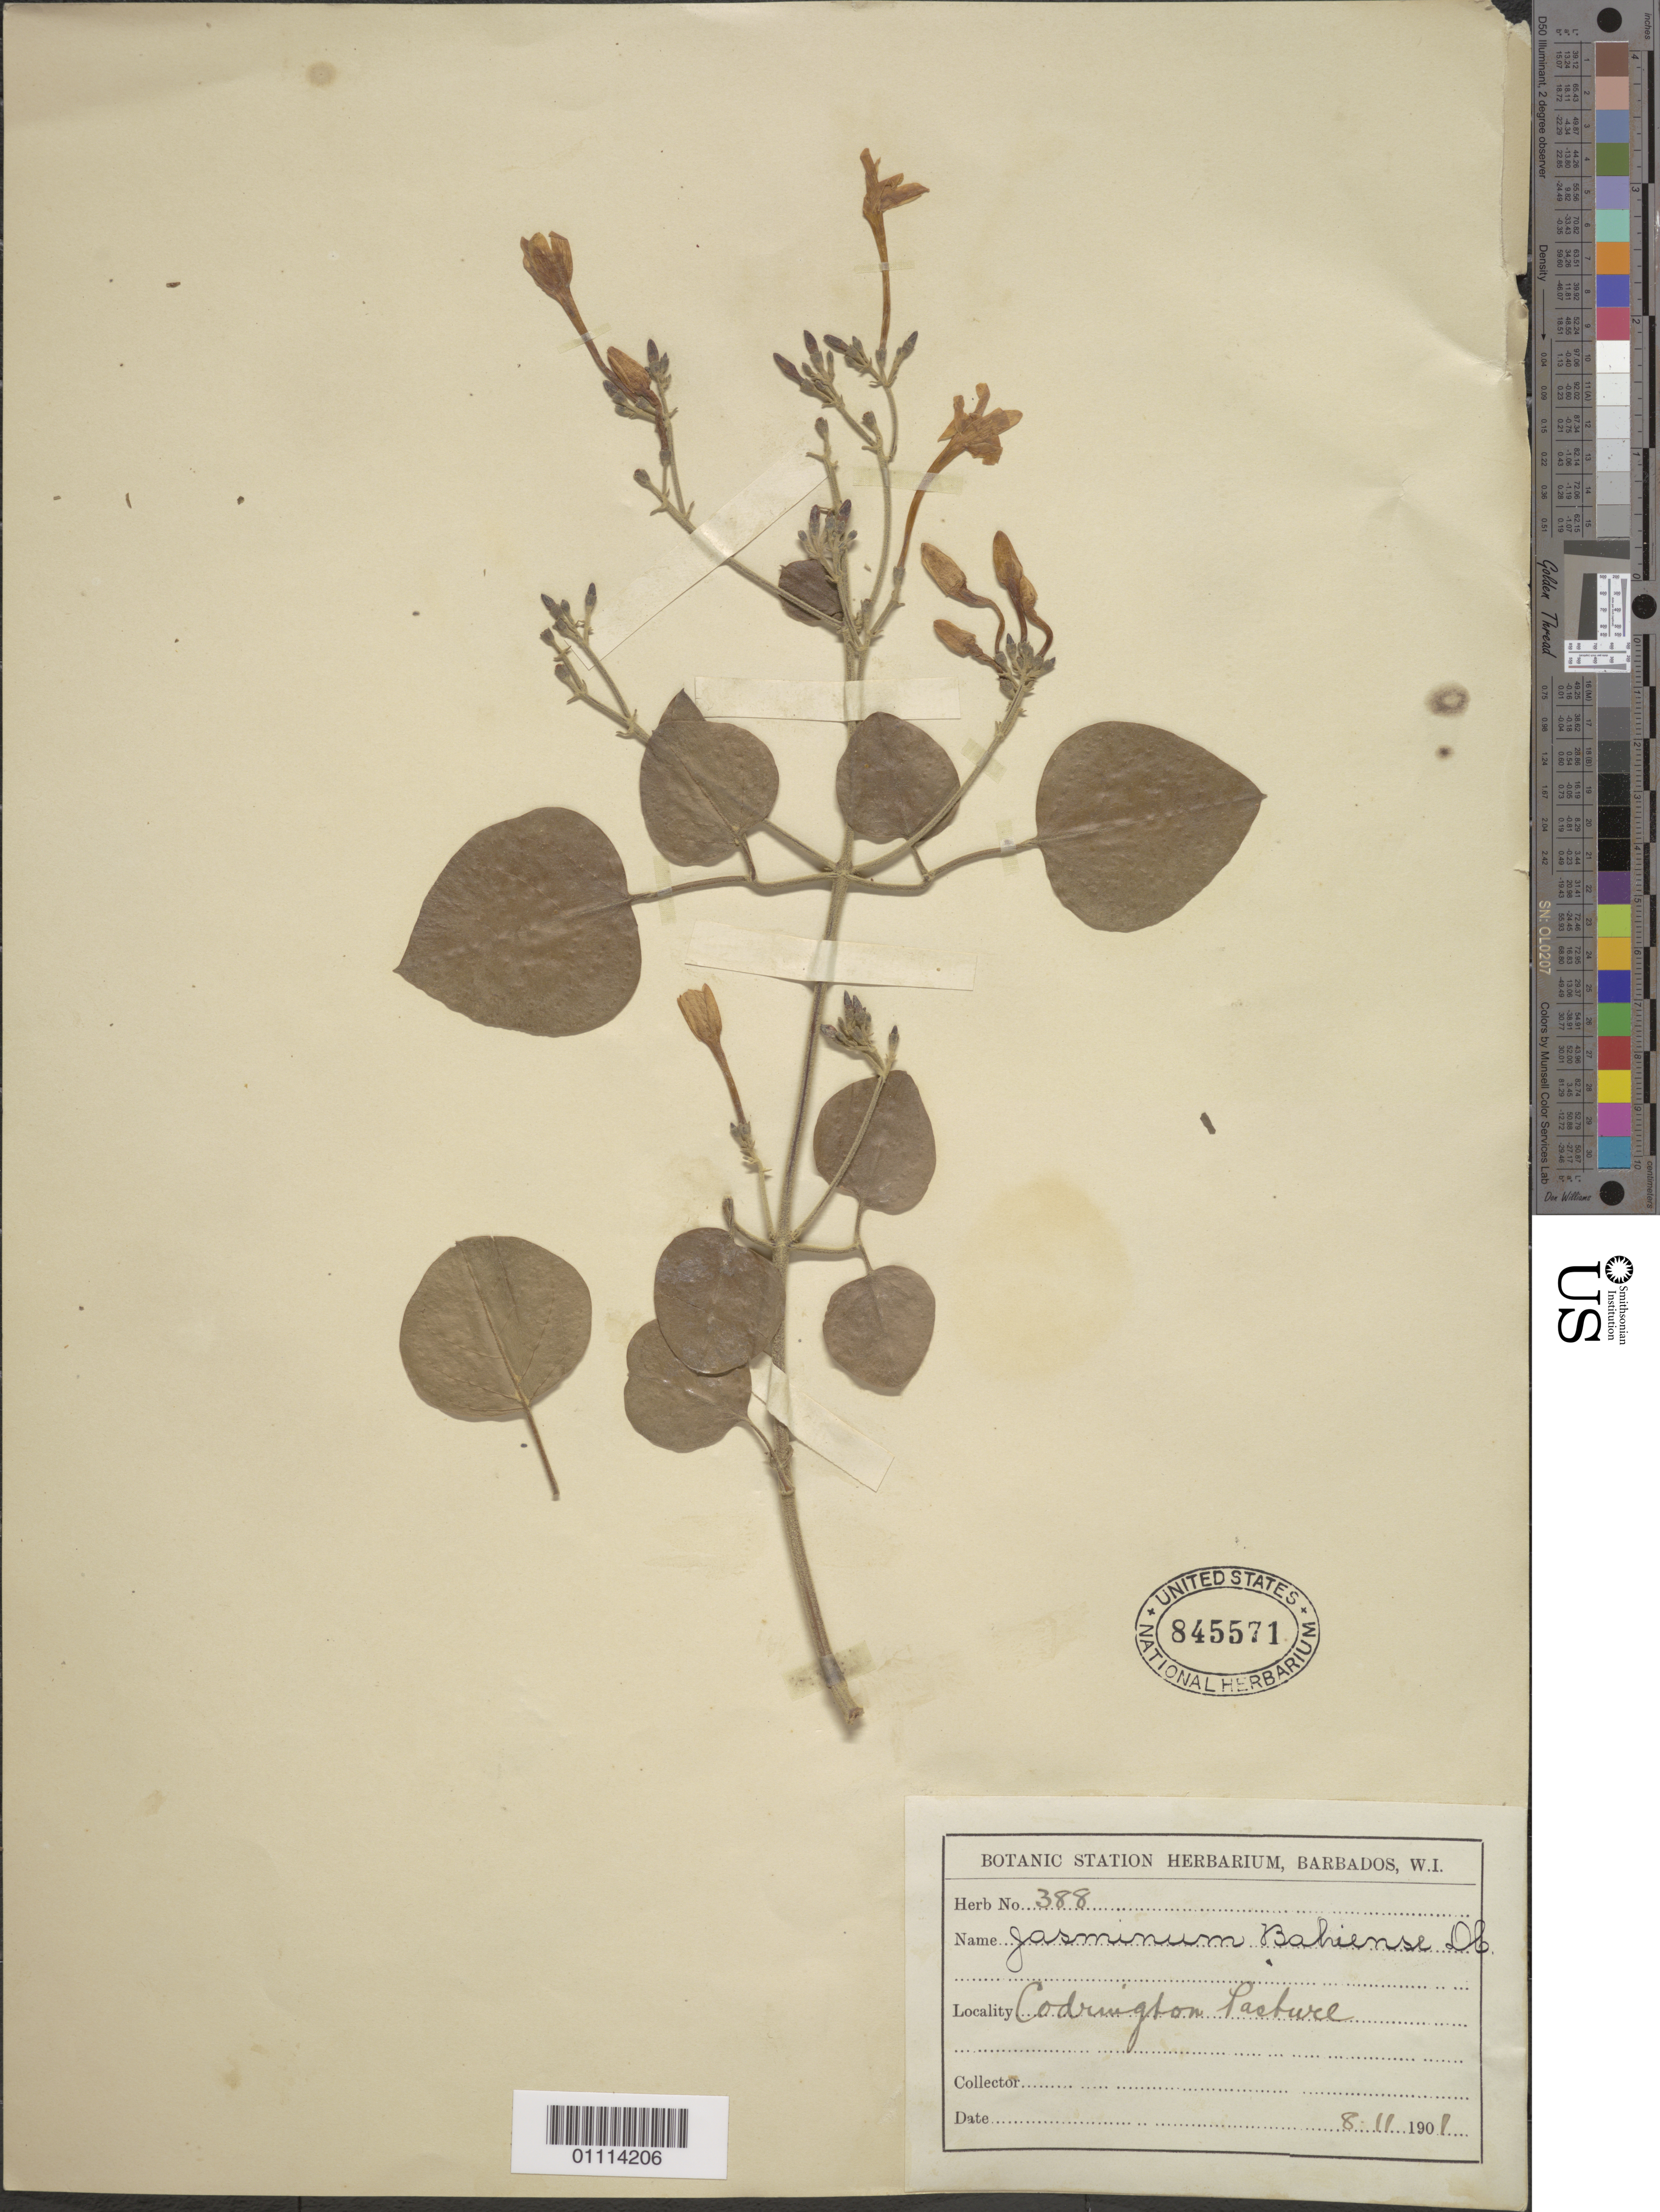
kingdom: Plantae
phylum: Tracheophyta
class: Magnoliopsida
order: Lamiales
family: Oleaceae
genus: Jasminum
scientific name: Jasminum bahiense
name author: DC.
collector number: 388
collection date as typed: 11 Aug 1901 or 08 Nov 1901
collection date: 1901-08-11 or 1901-11-08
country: Barbados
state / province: Saint John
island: Barbados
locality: Codrington Pasture.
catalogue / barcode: US 845571